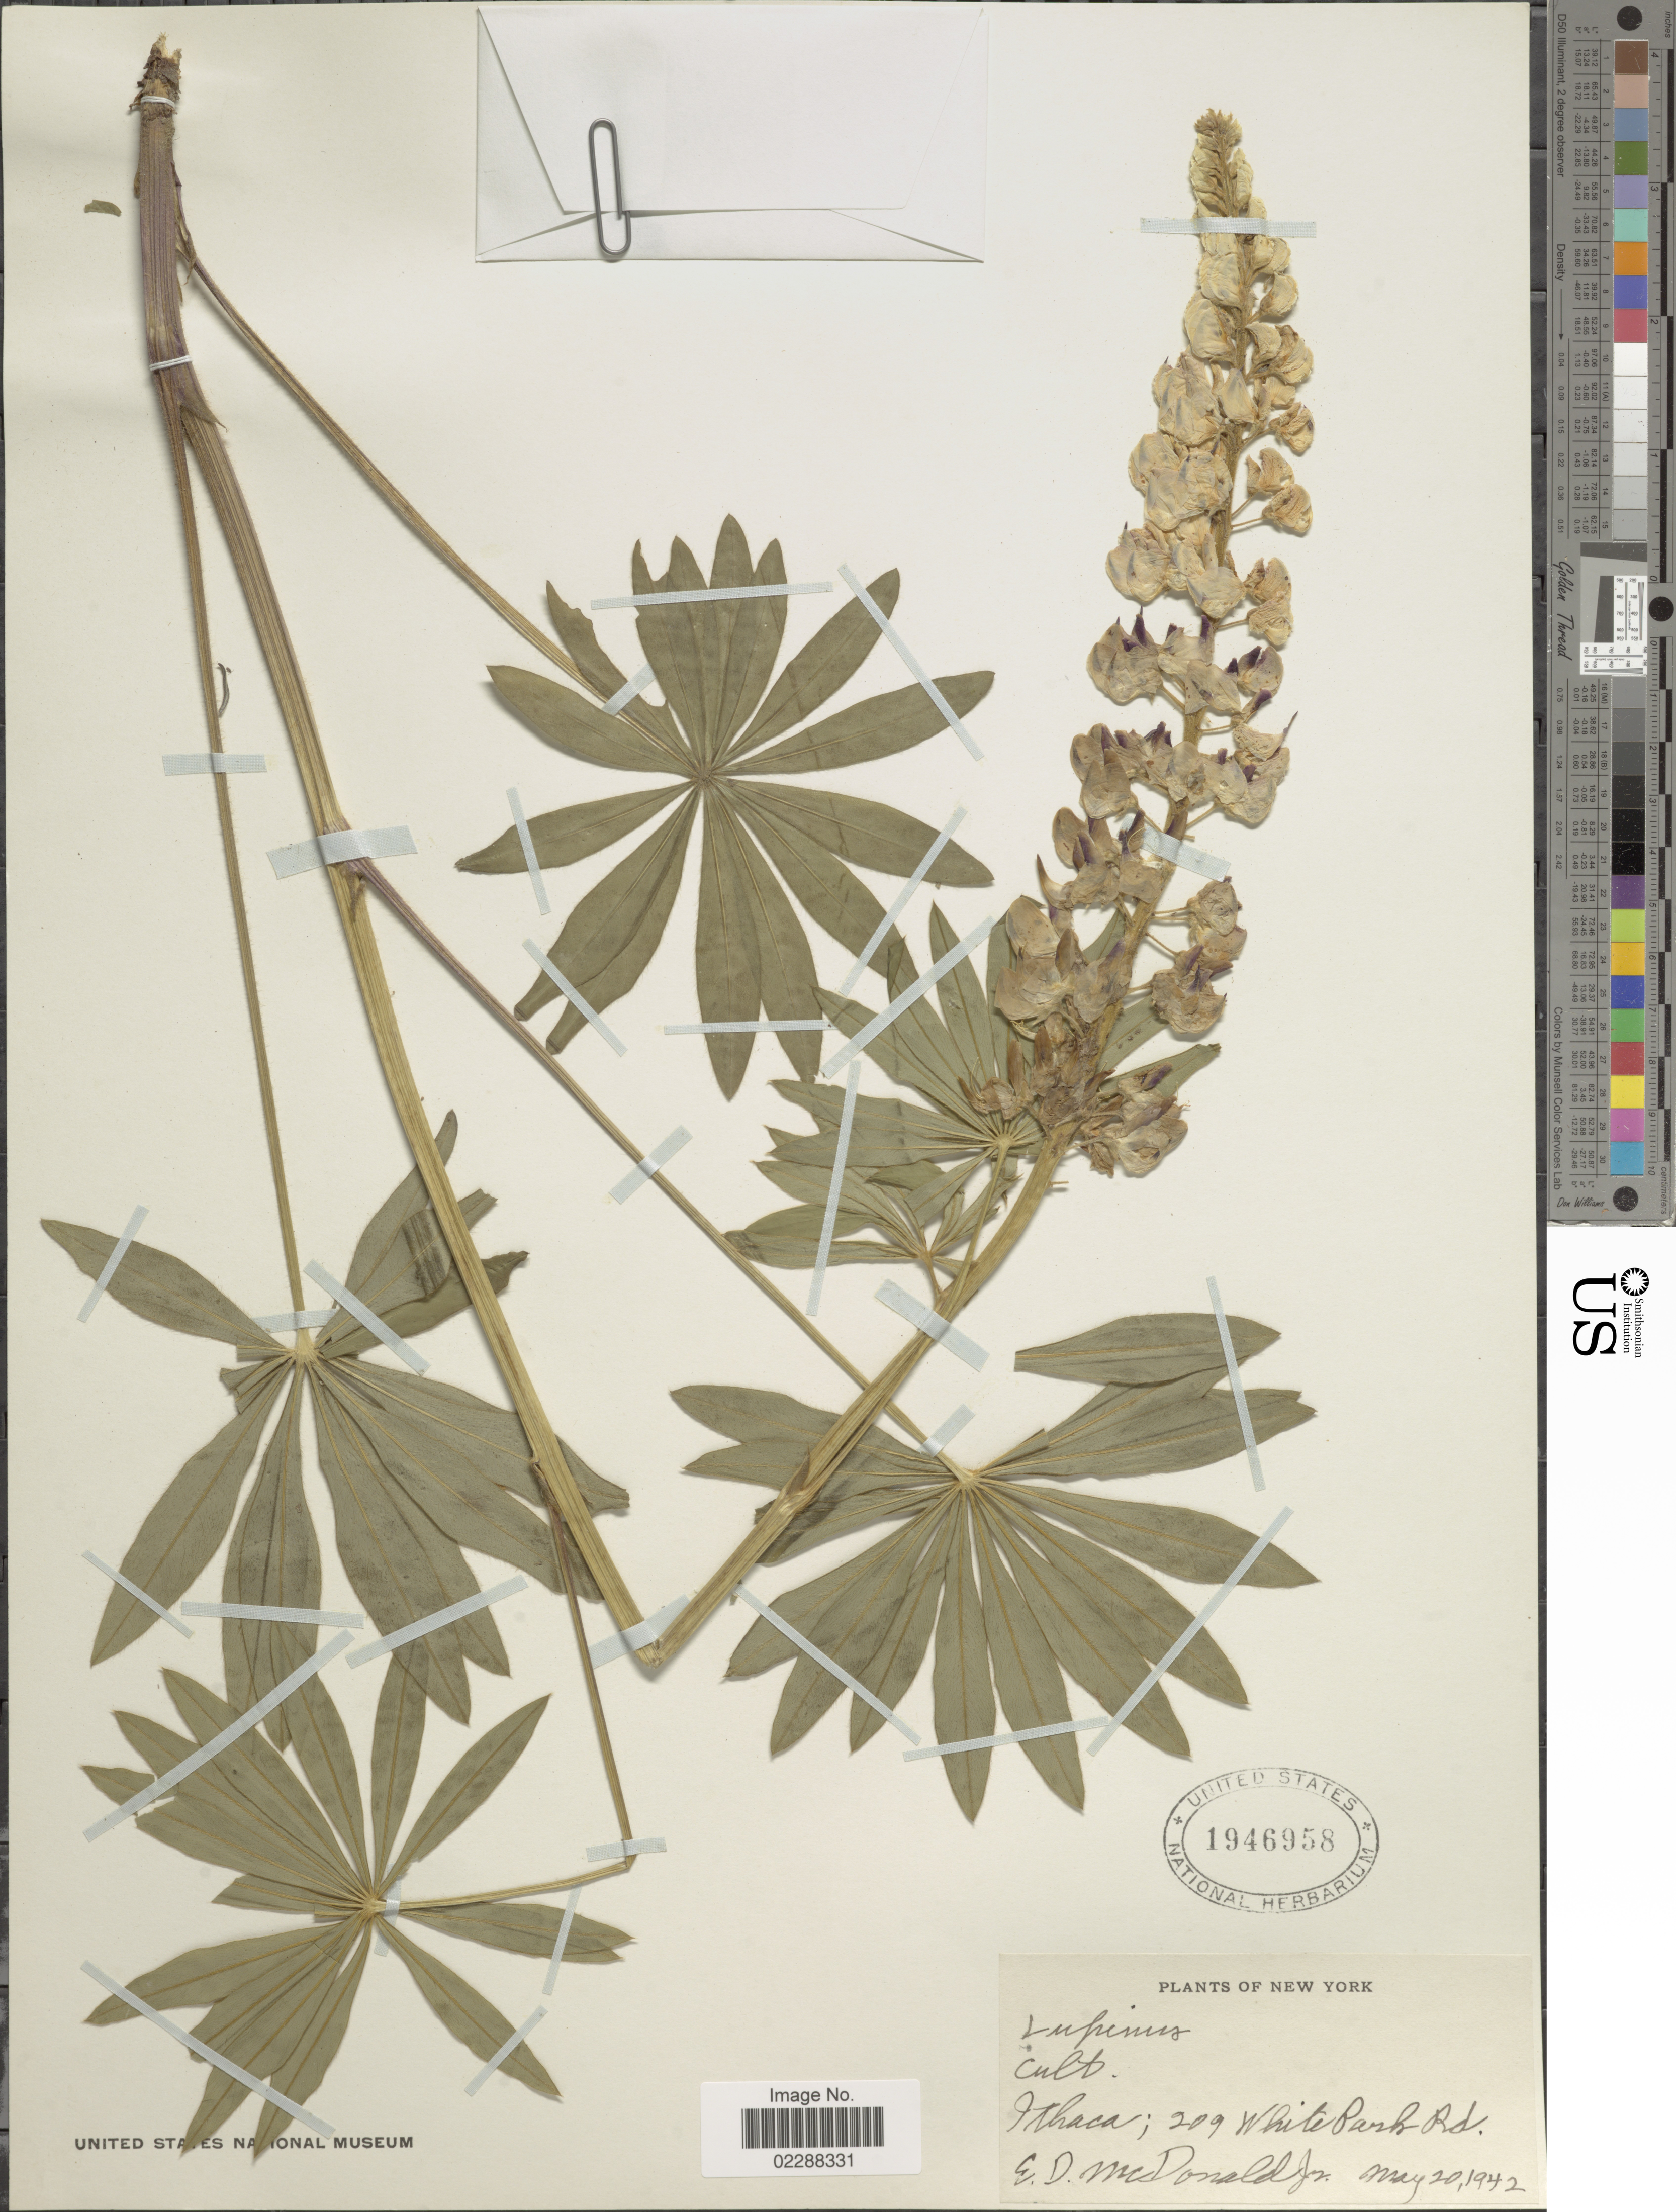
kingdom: Plantae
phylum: Tracheophyta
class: Magnoliopsida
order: Fabales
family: Fabaceae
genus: Lupinus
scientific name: Lupinus sp.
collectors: E. D. McDonald Jr.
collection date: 1942-05-20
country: United States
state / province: New York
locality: Ithaca, 209 White Park Rd.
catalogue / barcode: US 1946958